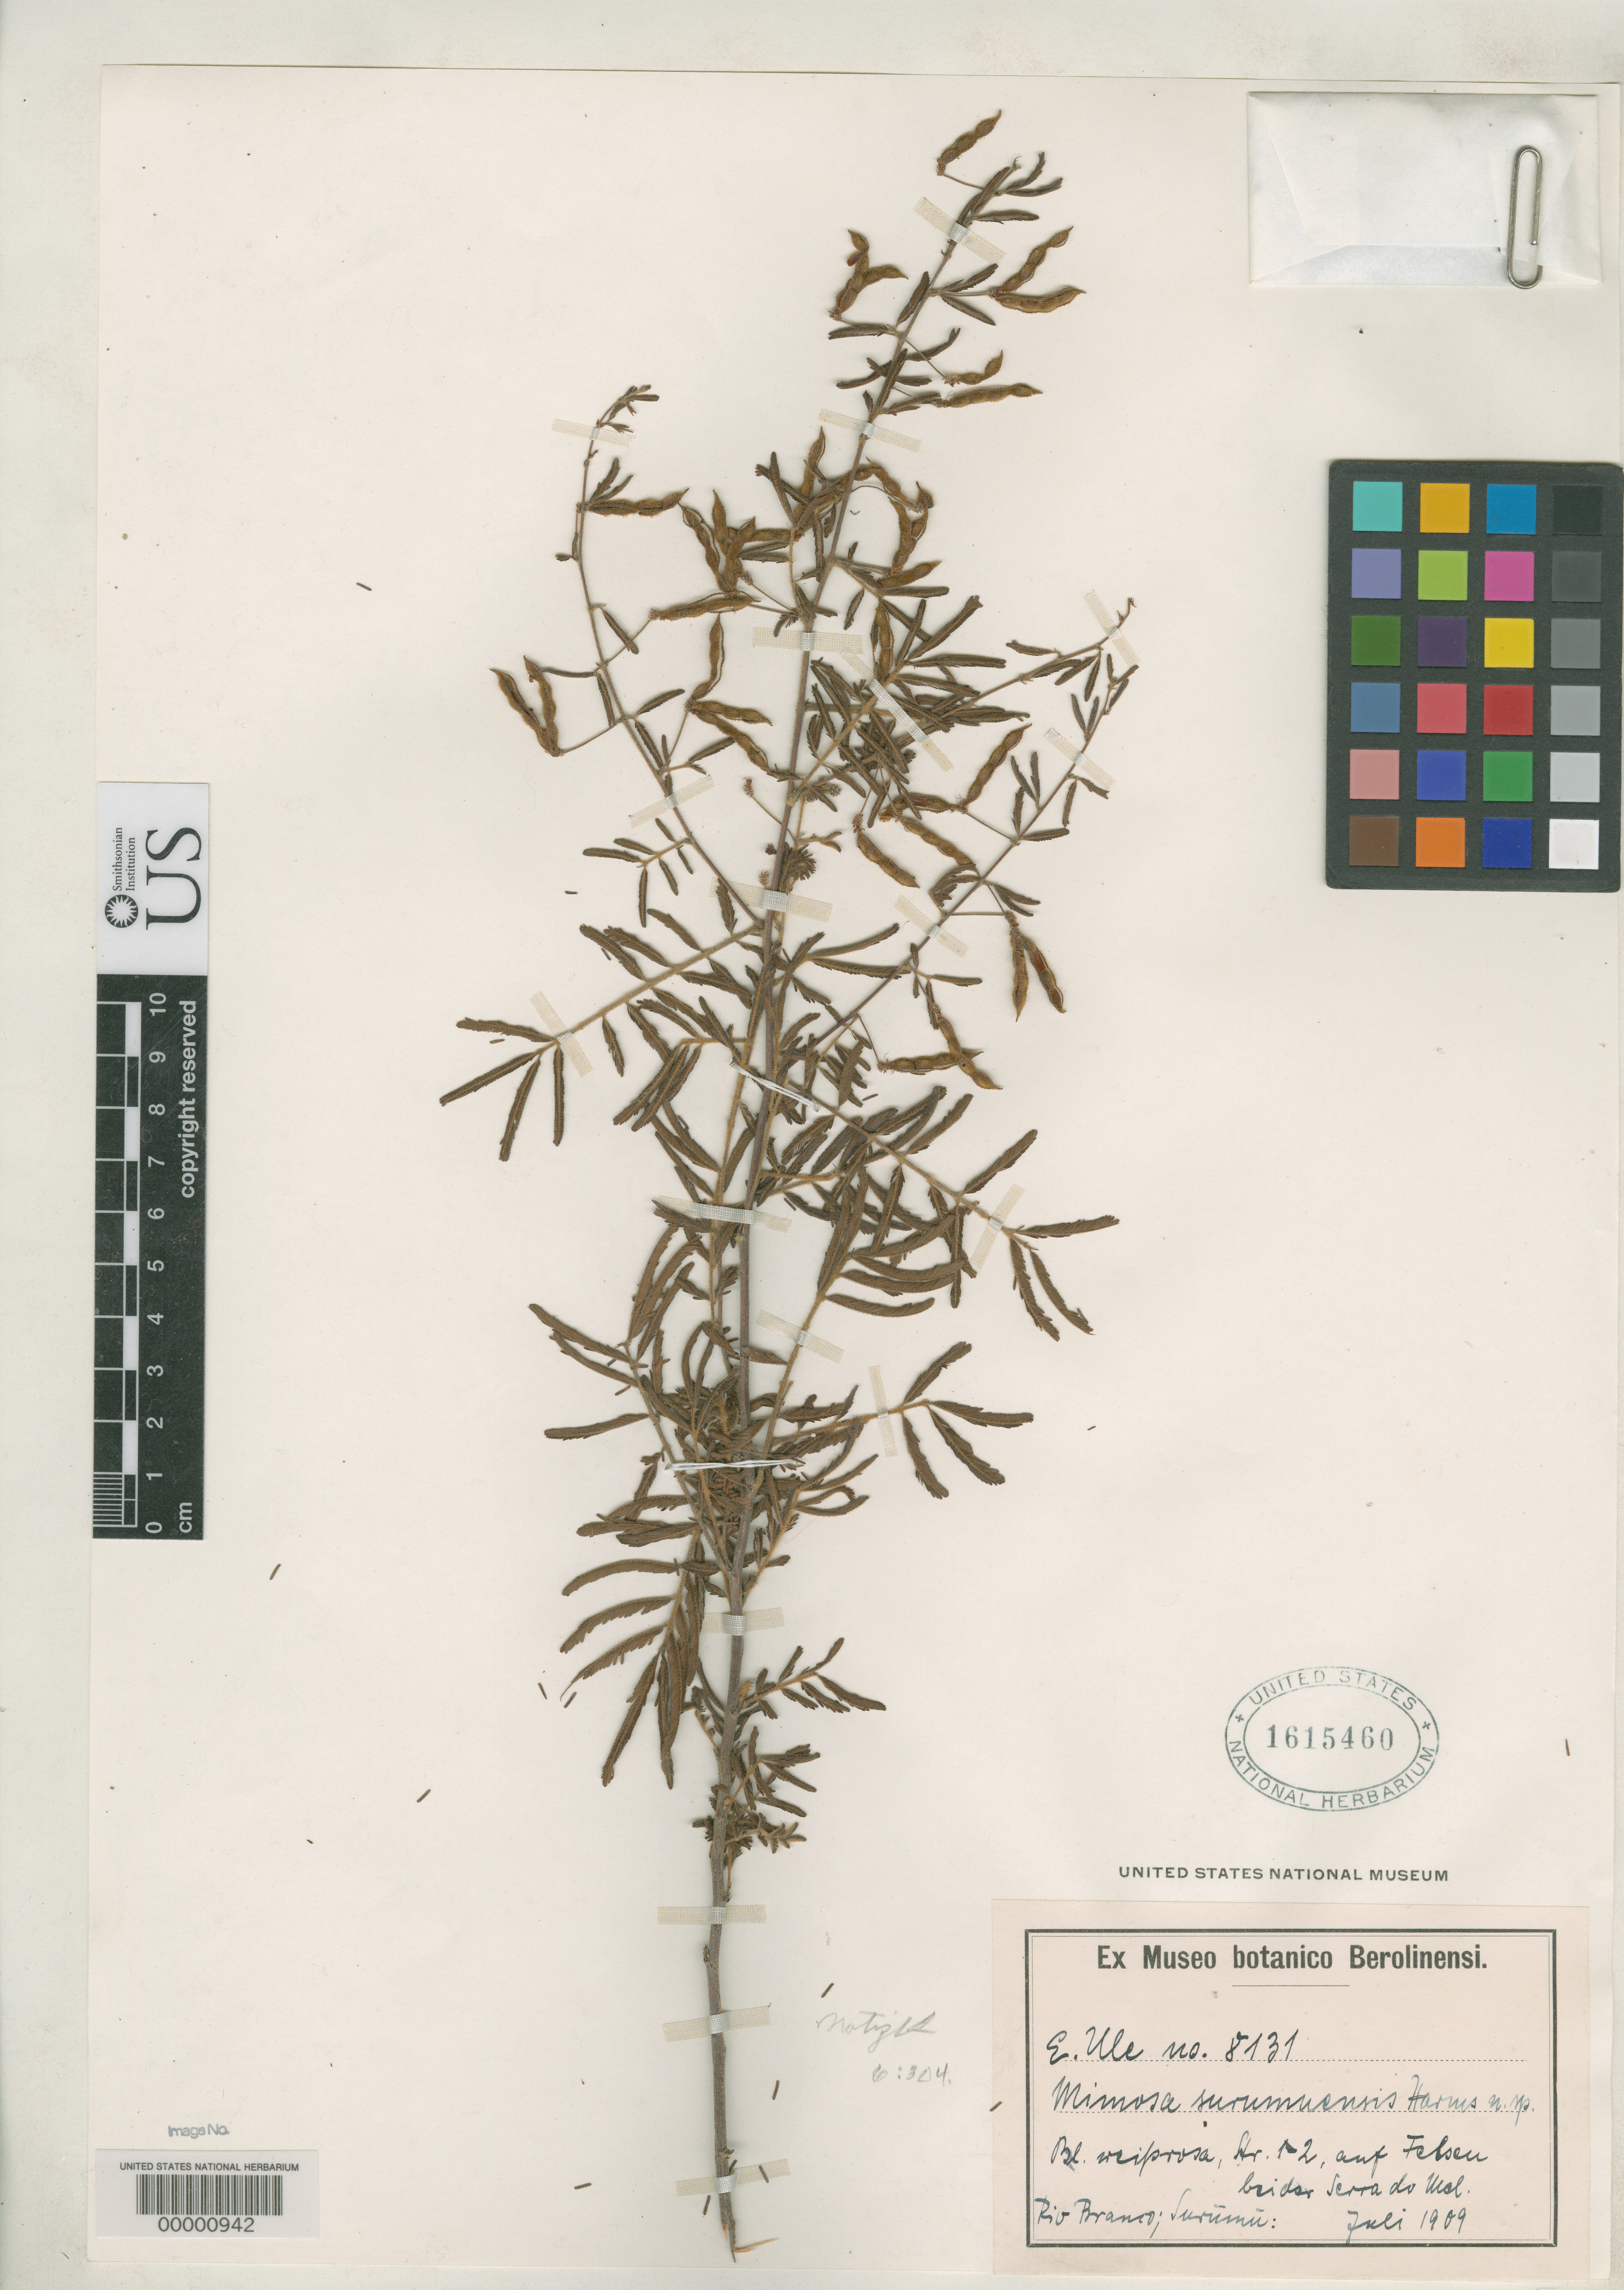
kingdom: Plantae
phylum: Tracheophyta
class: Magnoliopsida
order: Fabales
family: Fabaceae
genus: Mimosa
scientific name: Mimosa surumuensis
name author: Harms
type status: Isotype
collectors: E. H. Ule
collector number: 8131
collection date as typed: Jul 1909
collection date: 1909-07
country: Brazil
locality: Rio Branco.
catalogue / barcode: US 1615460